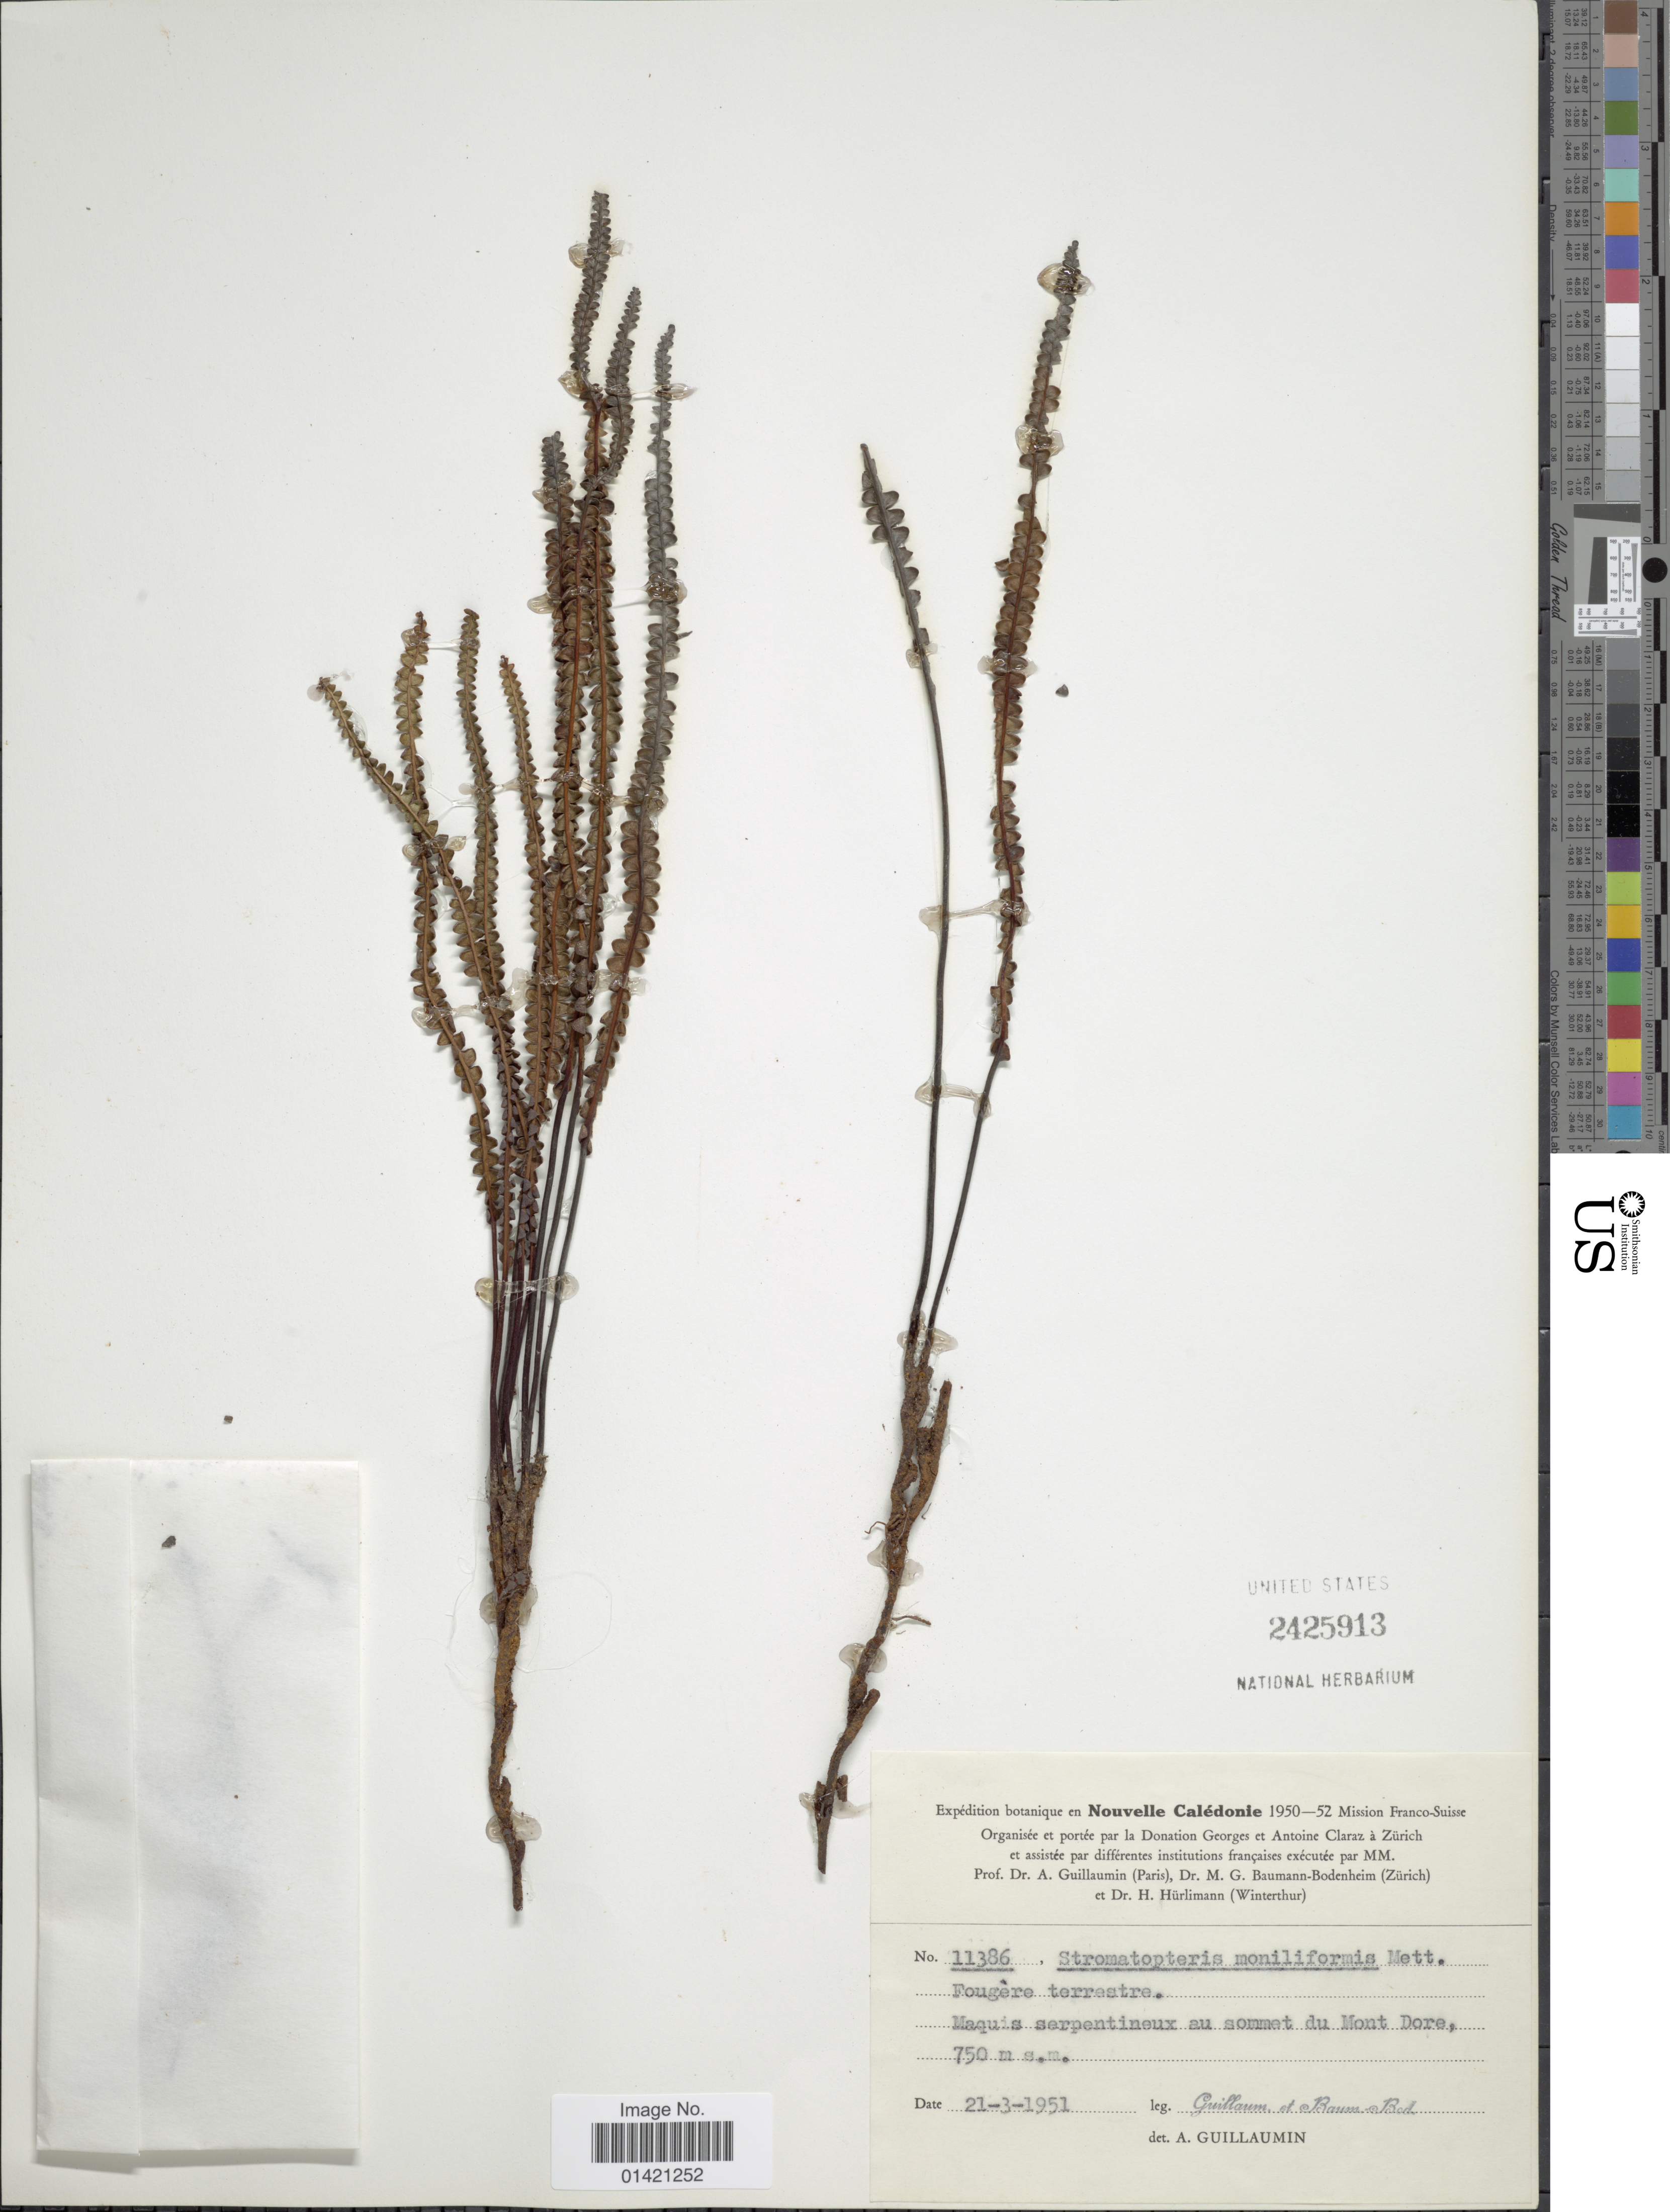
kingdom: Plantae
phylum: Tracheophyta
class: Polypodiopsida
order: Gleicheniales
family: Gleicheniaceae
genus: Stromatopteris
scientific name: Stromatopteris moniliformis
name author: Mett.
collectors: A. Guillaumin & M. G. Baumann-Bodenheim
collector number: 11386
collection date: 1951-03-21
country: New Caledonia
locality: Maquis serpentineux au sommet du Mont Dore.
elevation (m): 750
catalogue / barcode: US 2425913